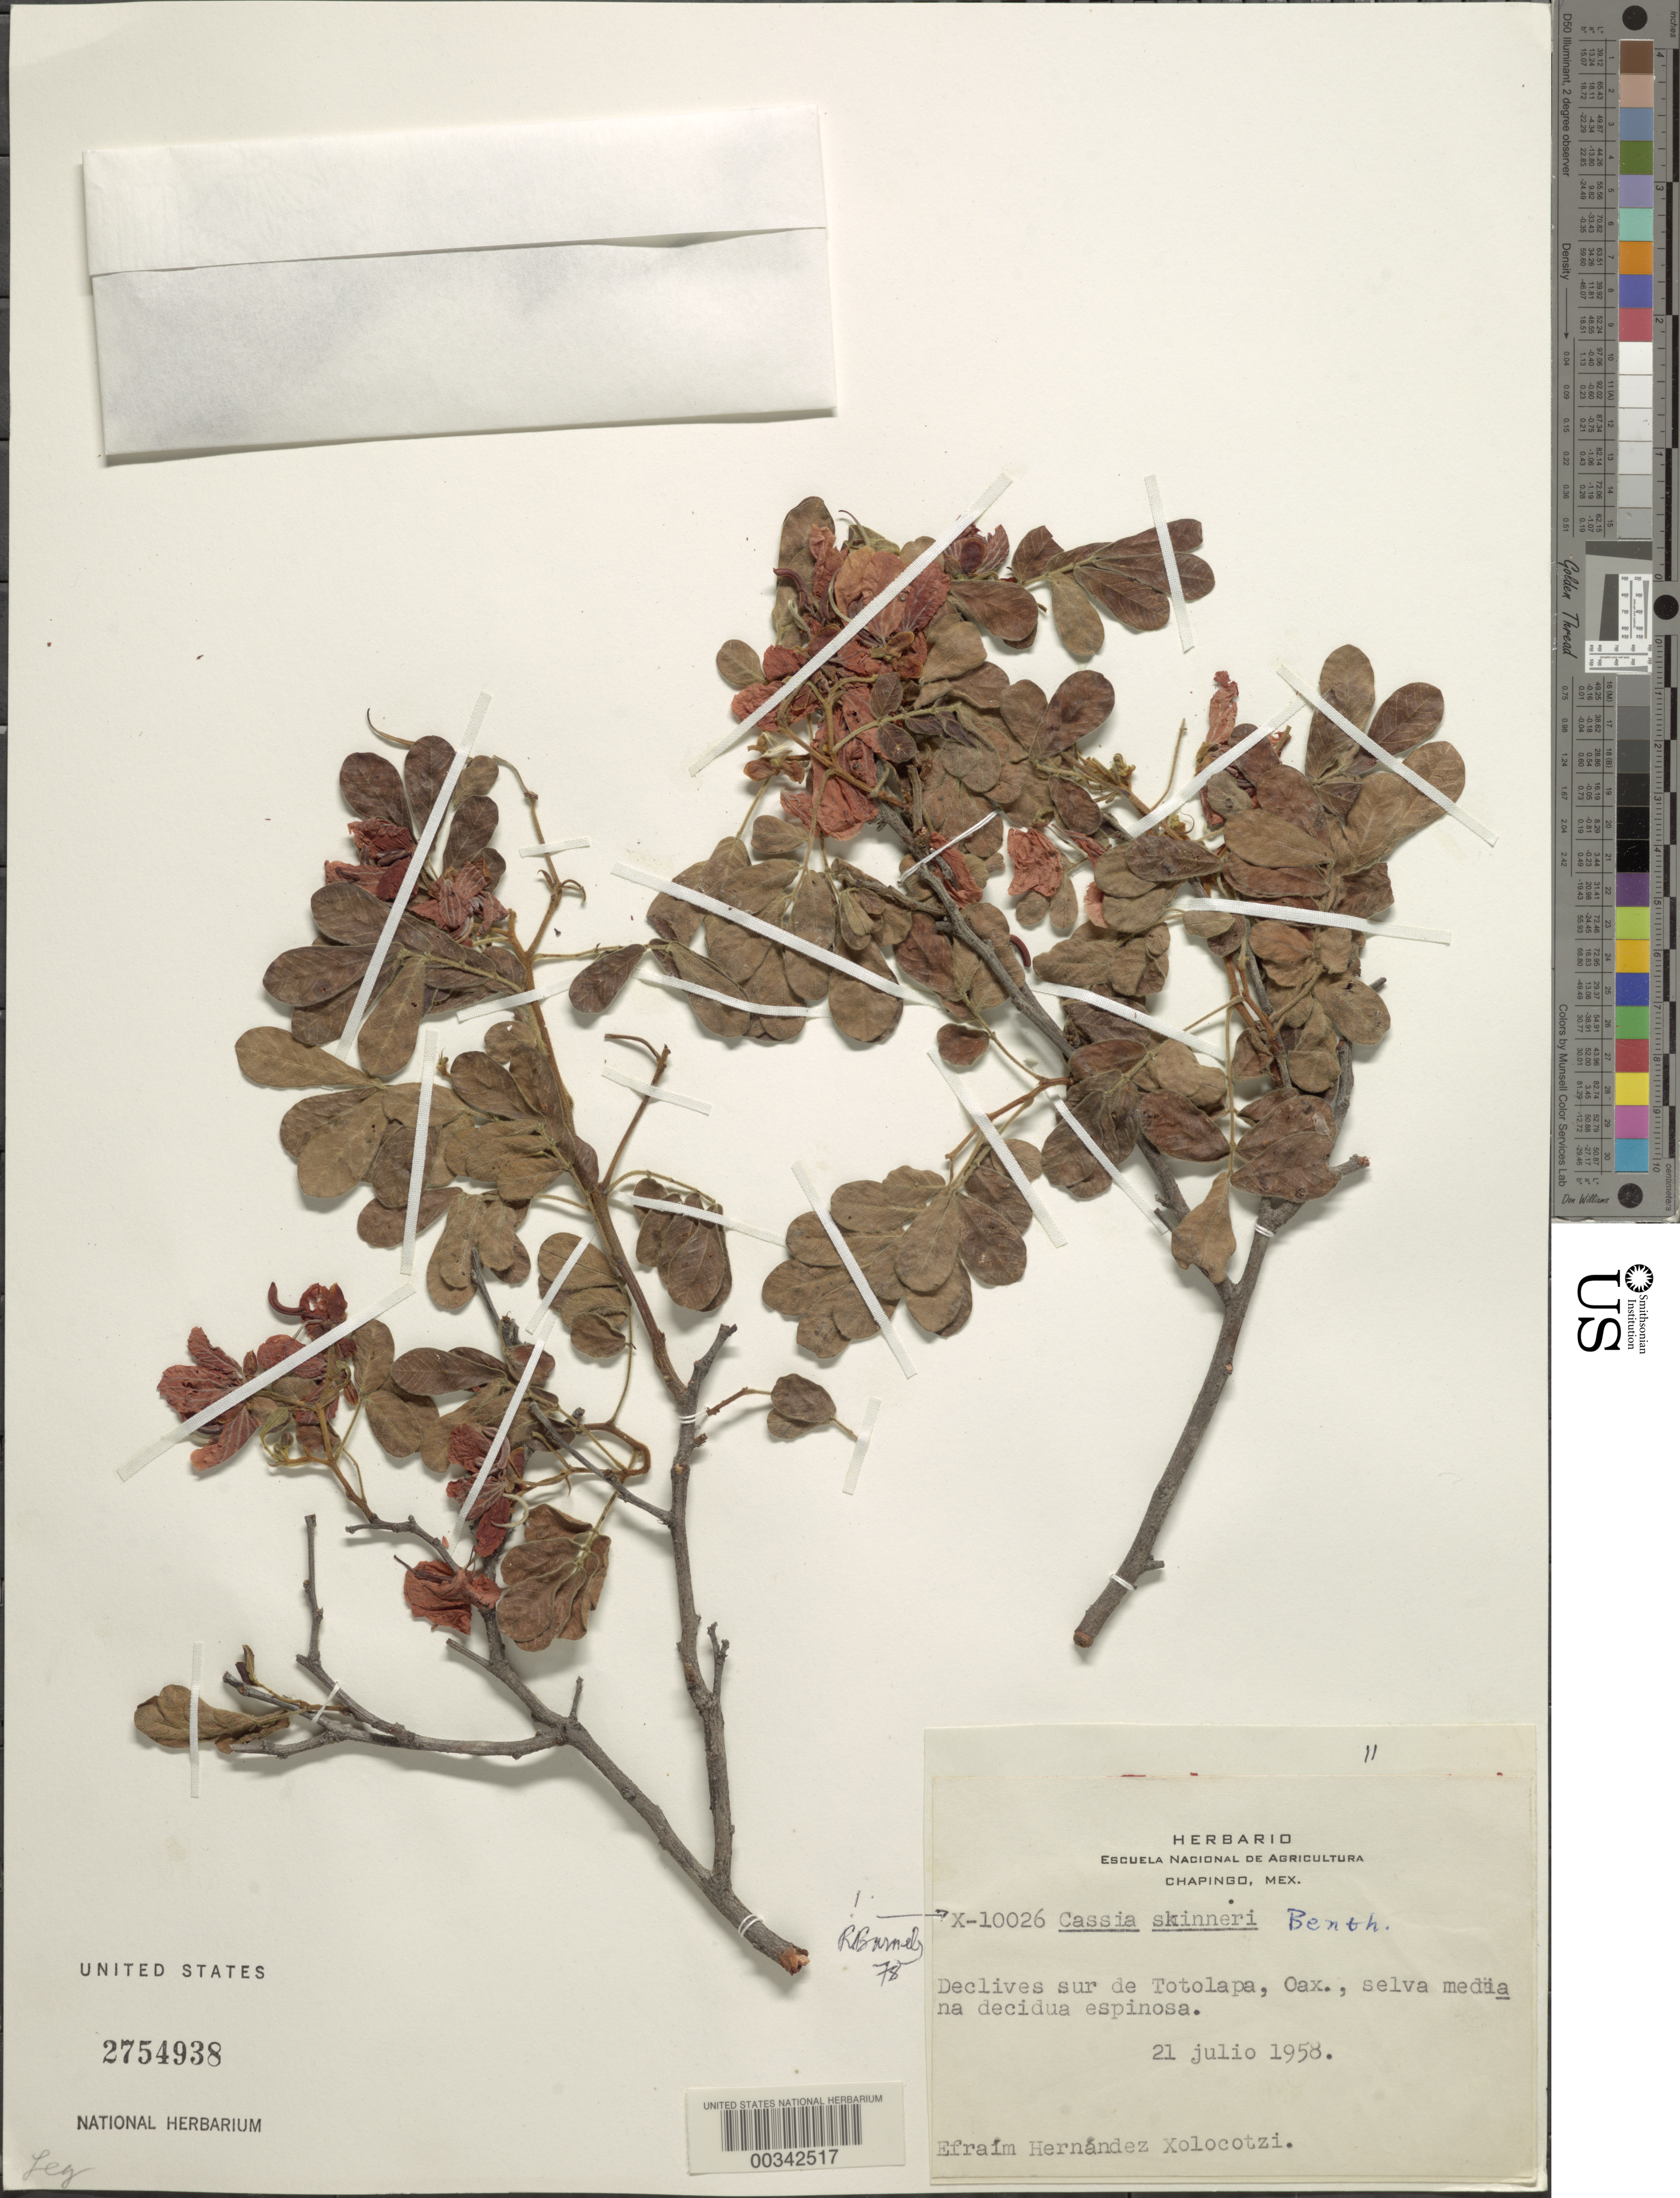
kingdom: Plantae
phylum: Tracheophyta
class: Magnoliopsida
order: Fabales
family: Fabaceae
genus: Senna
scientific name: Senna skinneri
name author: (Benth.) H.S. Irwin & Barneby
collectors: E. I. Hernández-X.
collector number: X-10026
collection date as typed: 21 Jul 1958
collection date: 1958-07-21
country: Mexico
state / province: Oaxaca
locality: Slopes S of totolapa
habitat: Medium decidious thorny forest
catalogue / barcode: US 2754938